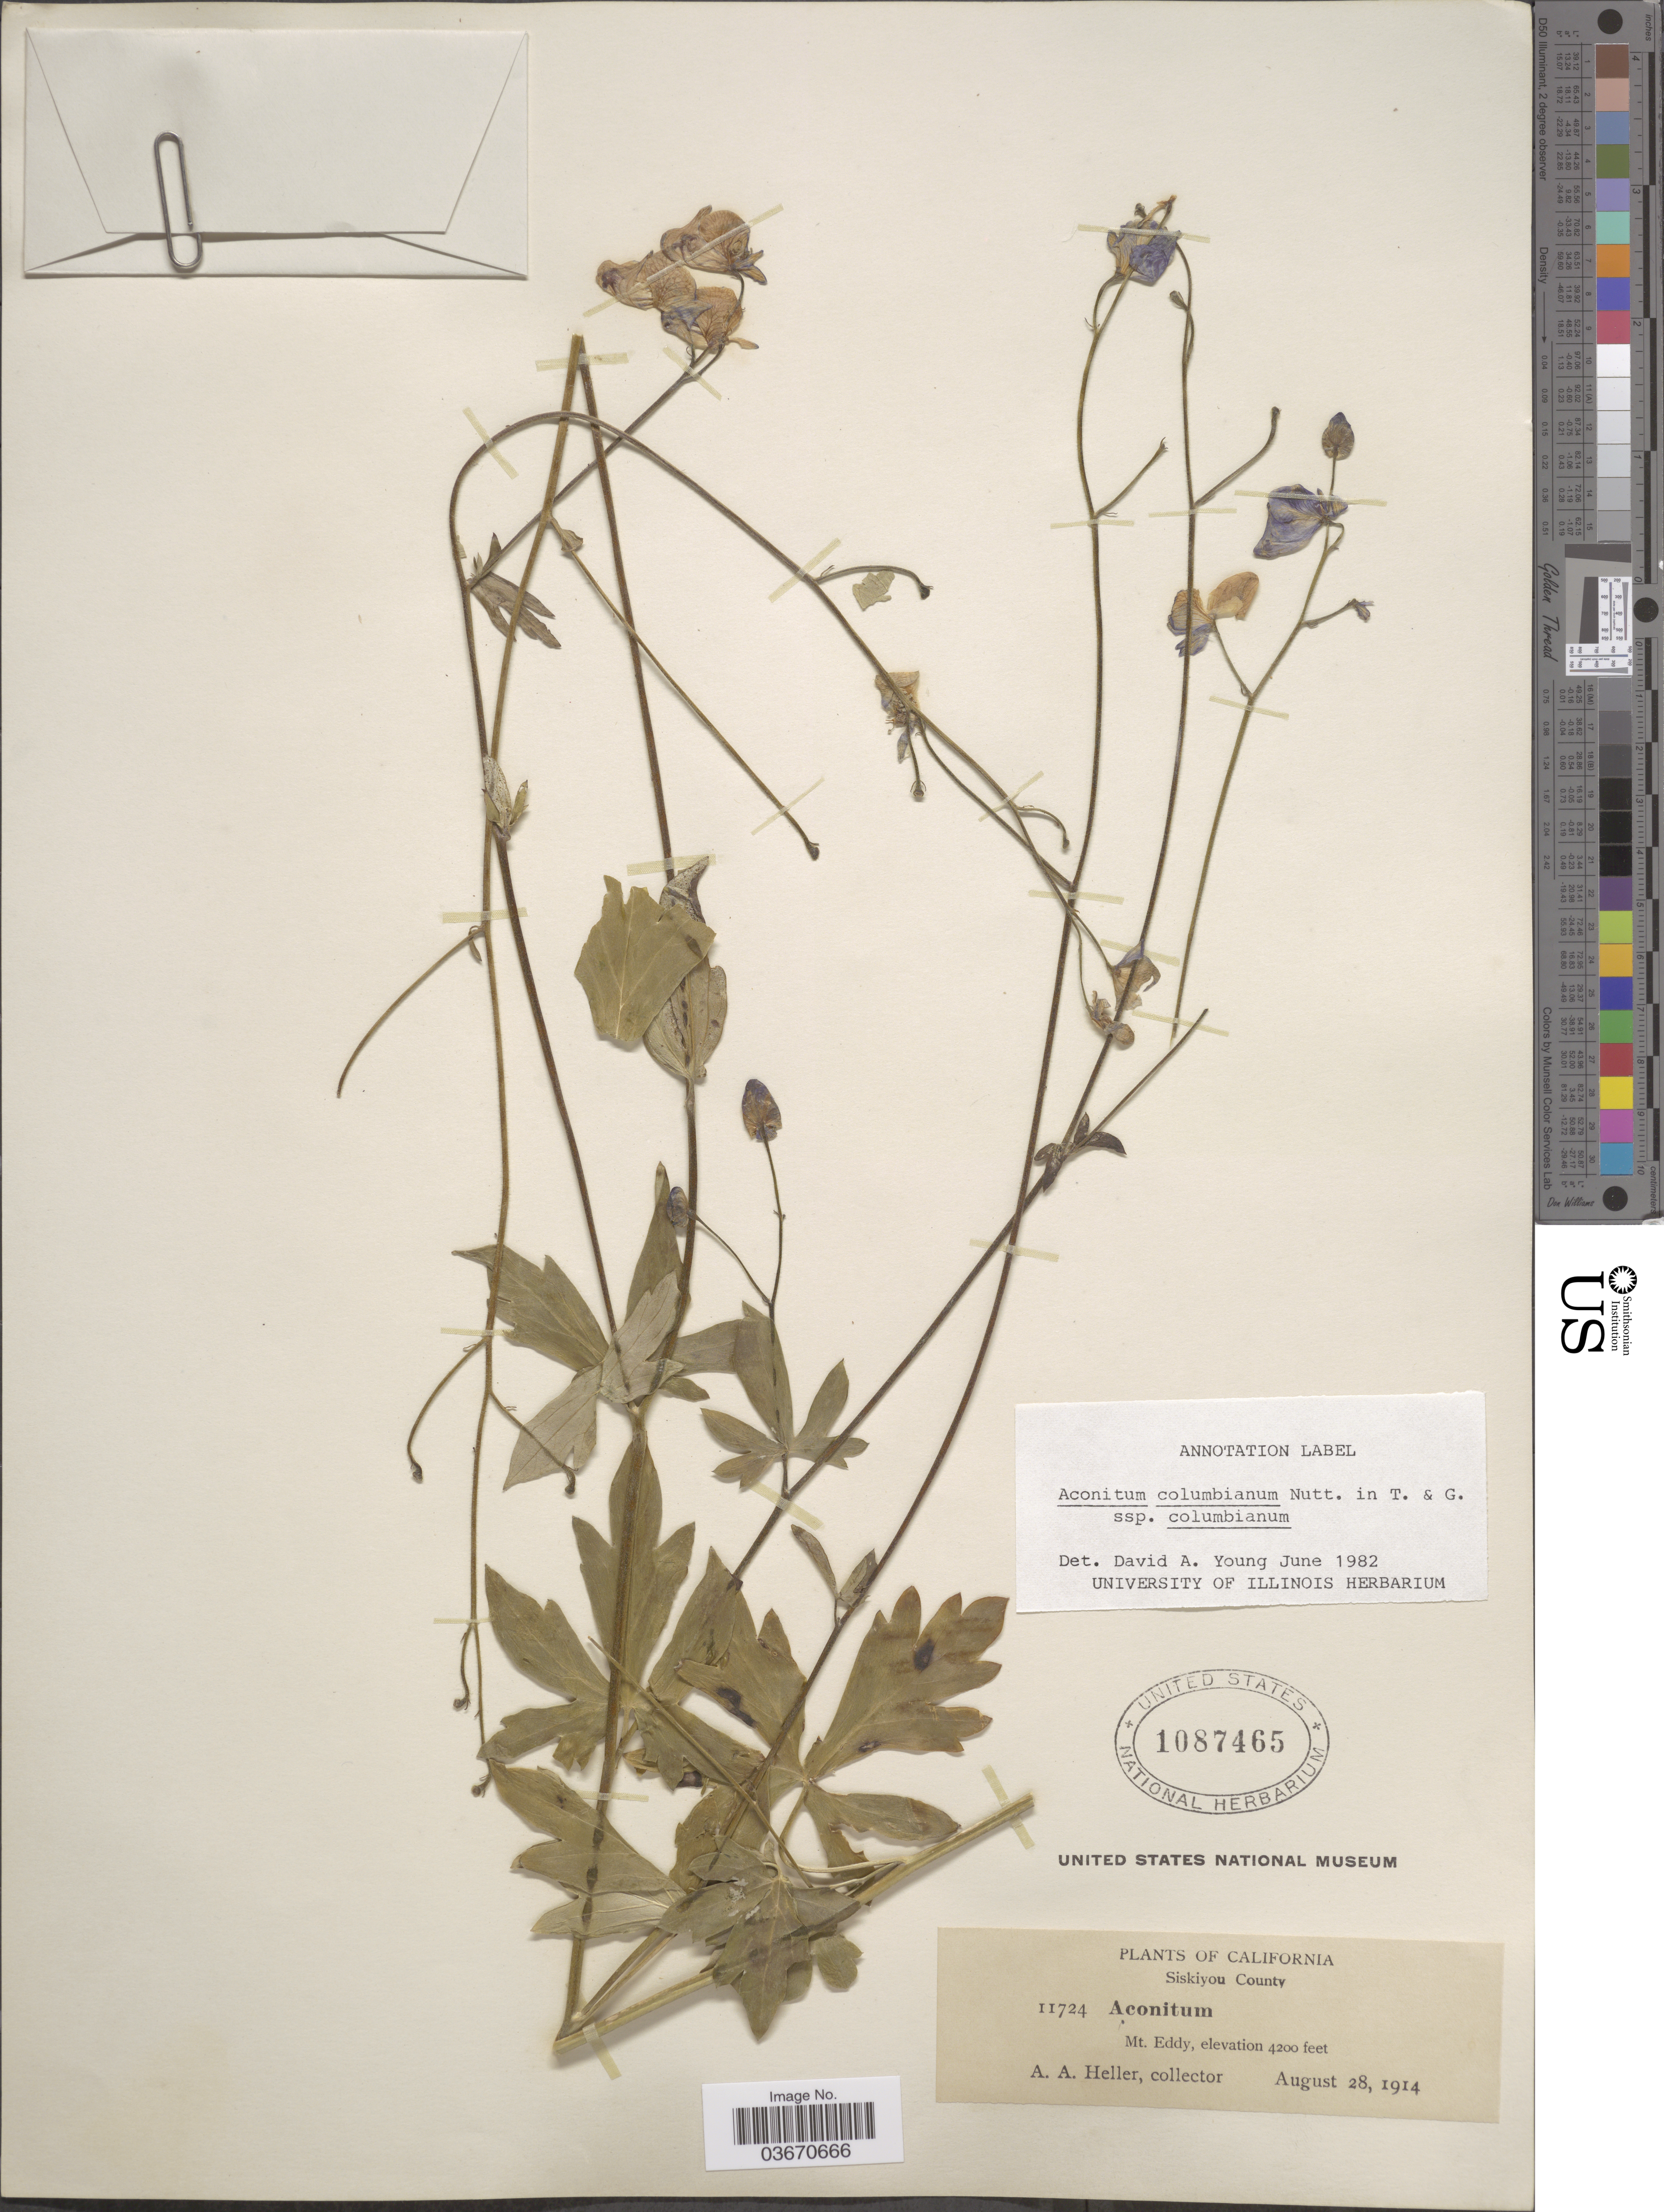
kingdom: Plantae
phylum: Tracheophyta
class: Magnoliopsida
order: Ranunculales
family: Ranunculaceae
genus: Aconitum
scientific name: Aconitum columbianum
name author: Nutt.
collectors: A. A. Heller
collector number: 11724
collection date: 1914-08-28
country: United States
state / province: California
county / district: Siskiyou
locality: Siskiyou County. Mt. Eddy.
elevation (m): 1280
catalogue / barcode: US 1087465